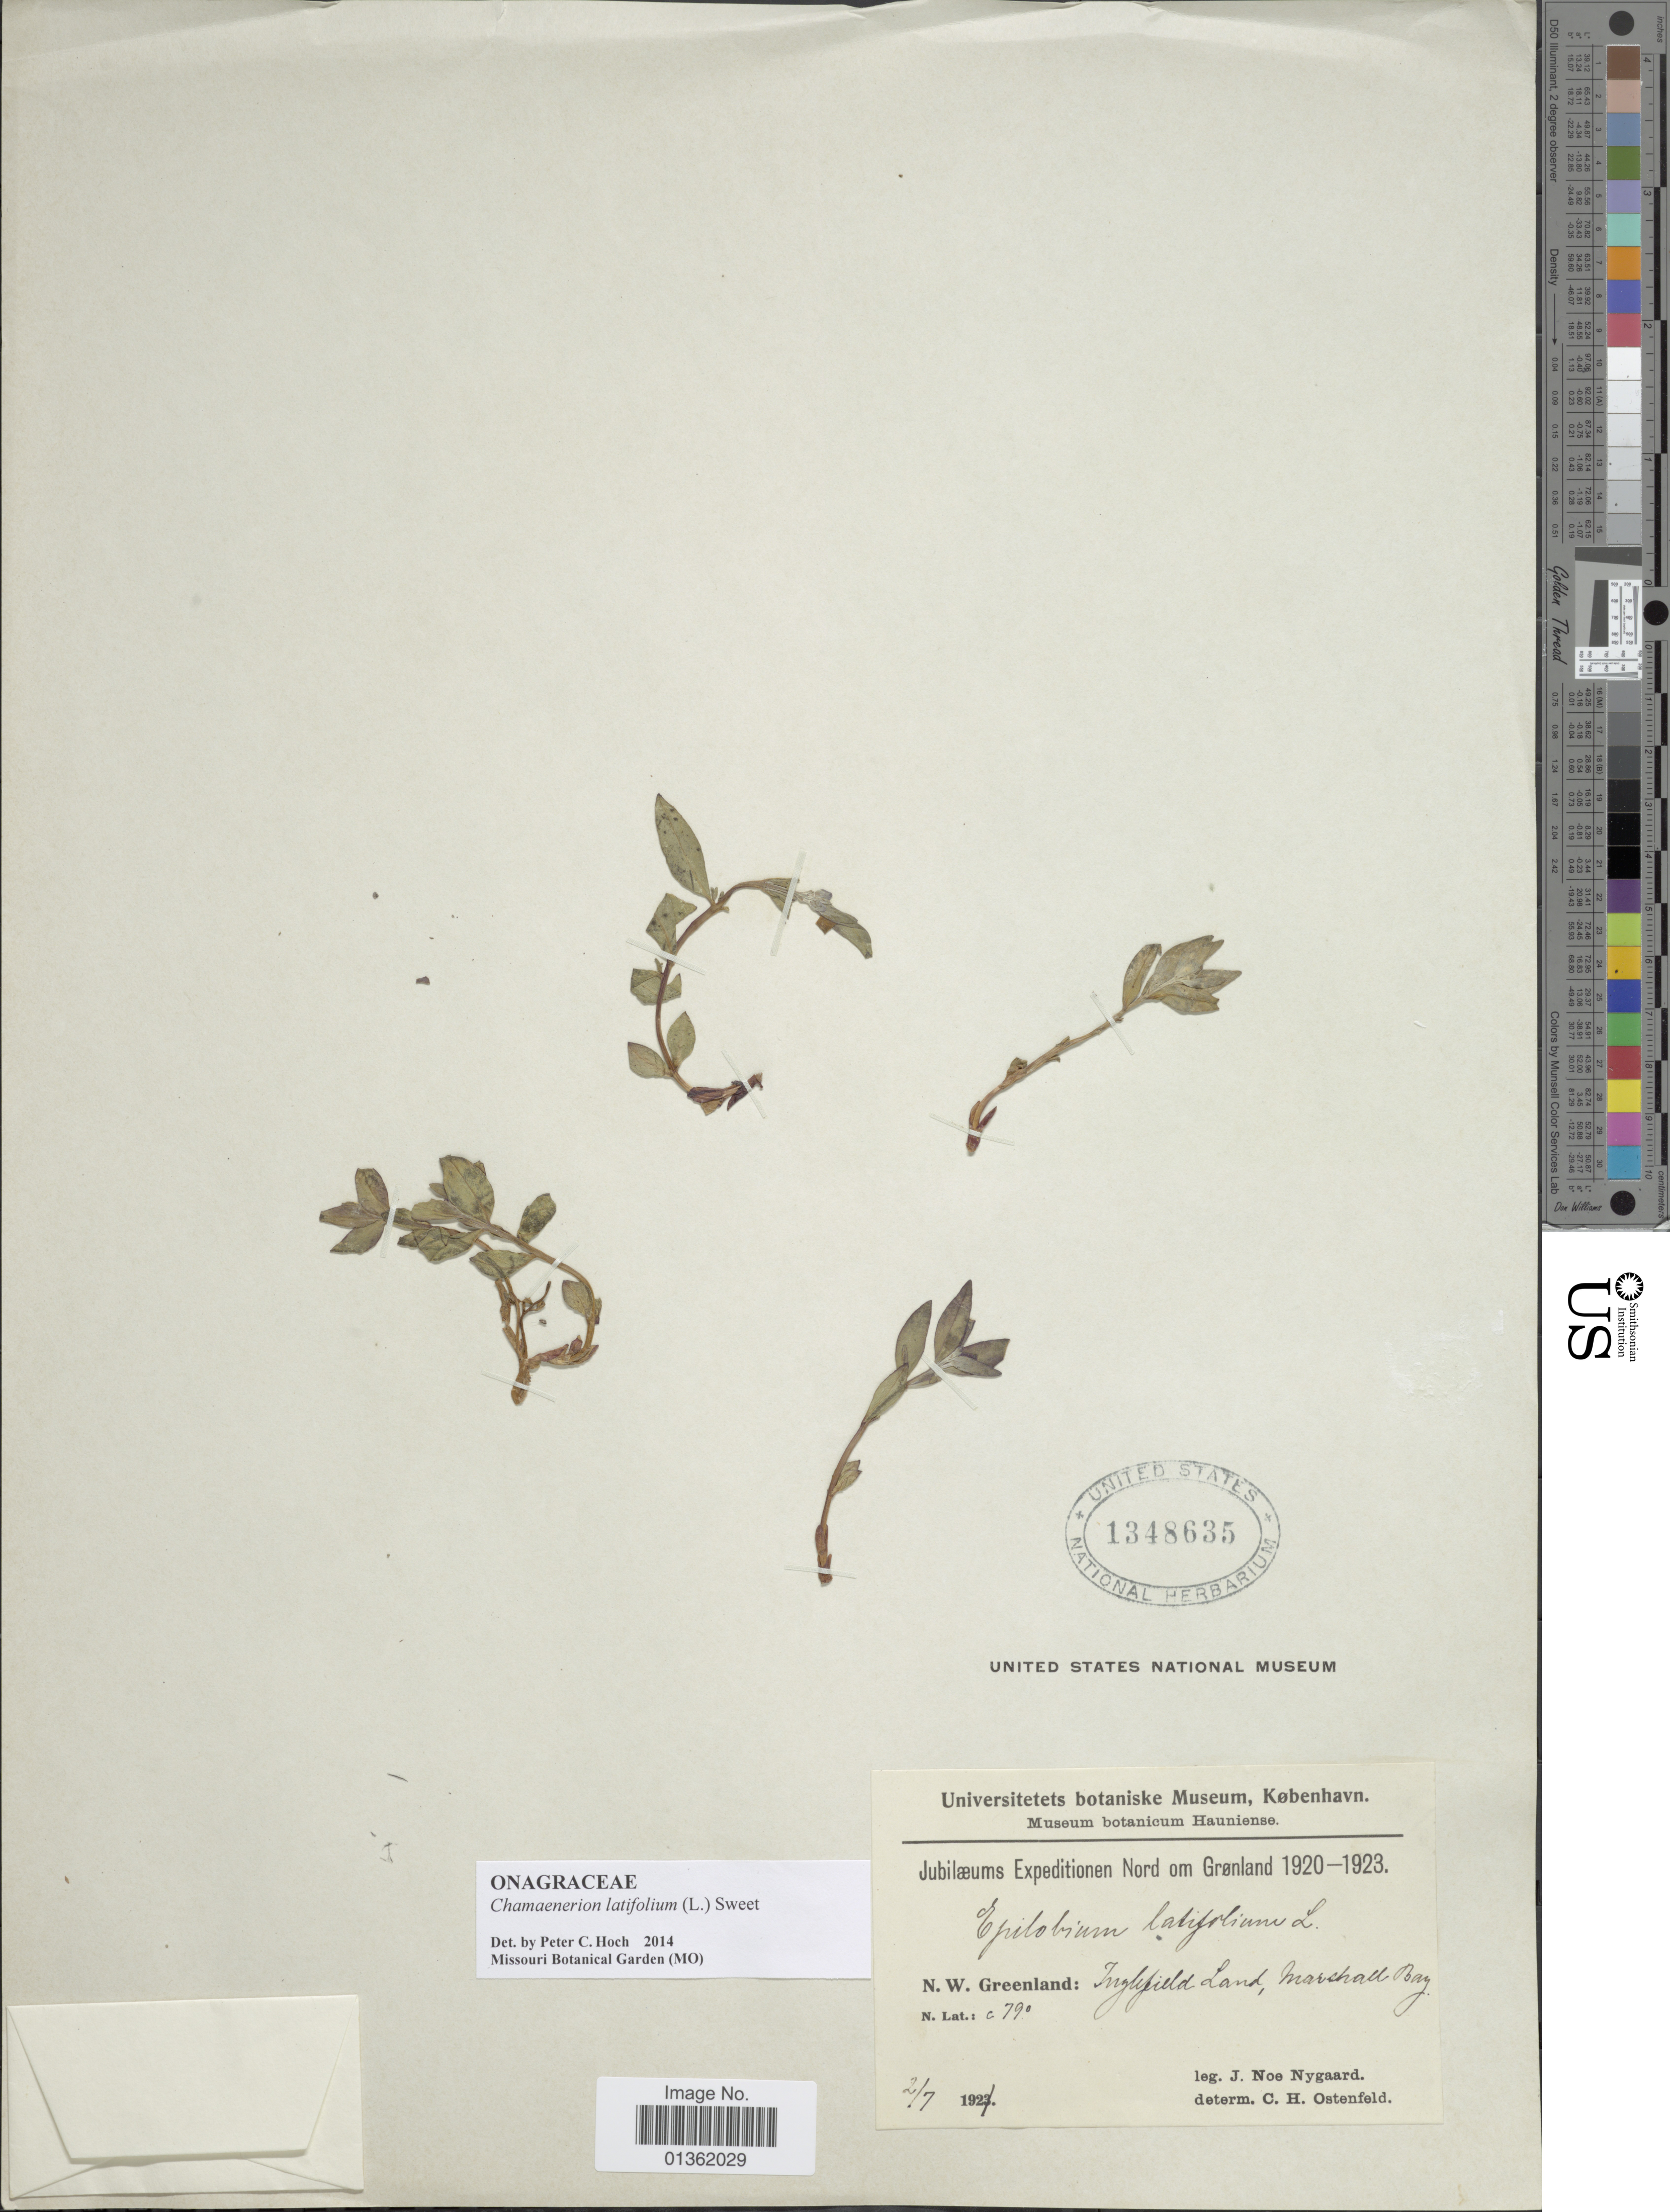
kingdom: Plantae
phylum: Tracheophyta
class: Magnoliopsida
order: Myrtales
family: Onagraceae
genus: Chamaenerion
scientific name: Chamaenerion latifolium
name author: (L.) Th. Fr. & Lange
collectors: J. Nygaard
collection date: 1921-07-02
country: Greenland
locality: N.W. Greenland: Inglefield Land, Marchall Bay.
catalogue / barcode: US 1348635